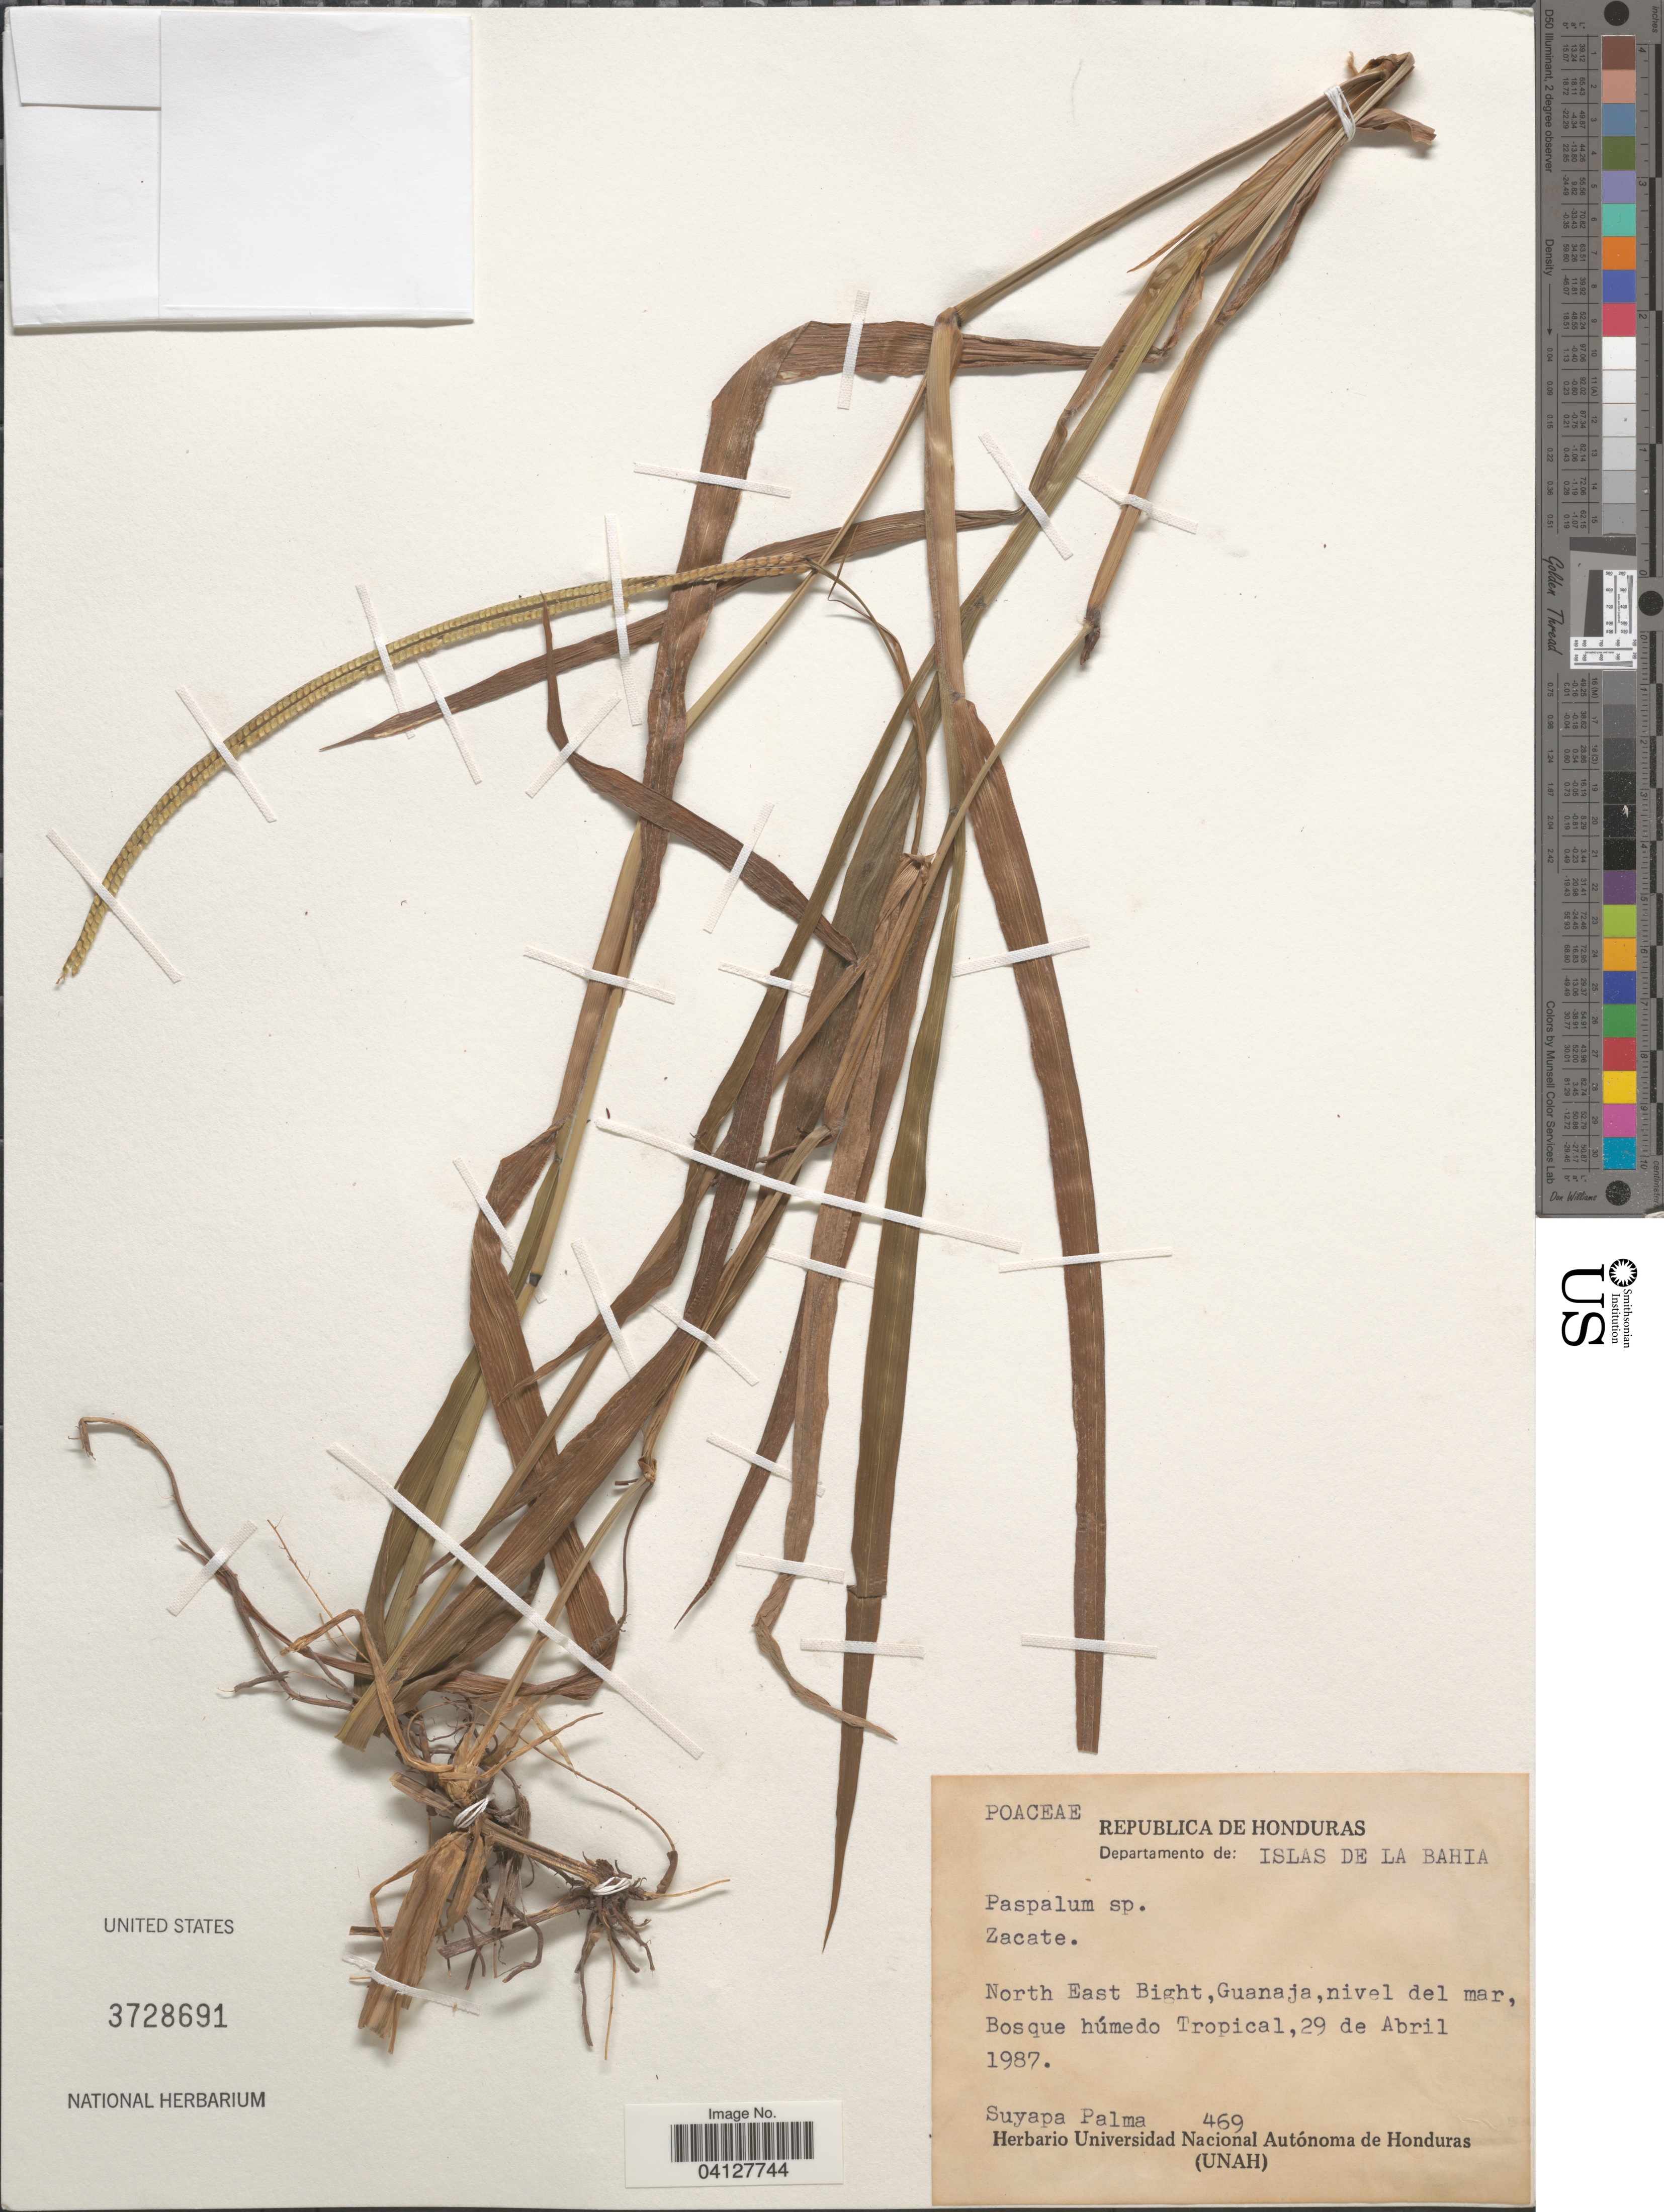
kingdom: Plantae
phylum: Tracheophyta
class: Liliopsida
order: Poales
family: Poaceae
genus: Paspalum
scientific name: Paspalum sp.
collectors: S. Palma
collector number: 469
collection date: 1987-04-29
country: Honduras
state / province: Islas de la Bahía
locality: Republica de Honduras. Departamento de: Islas de La Bahía. North East Bight, Guanaja.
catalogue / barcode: US 3728691